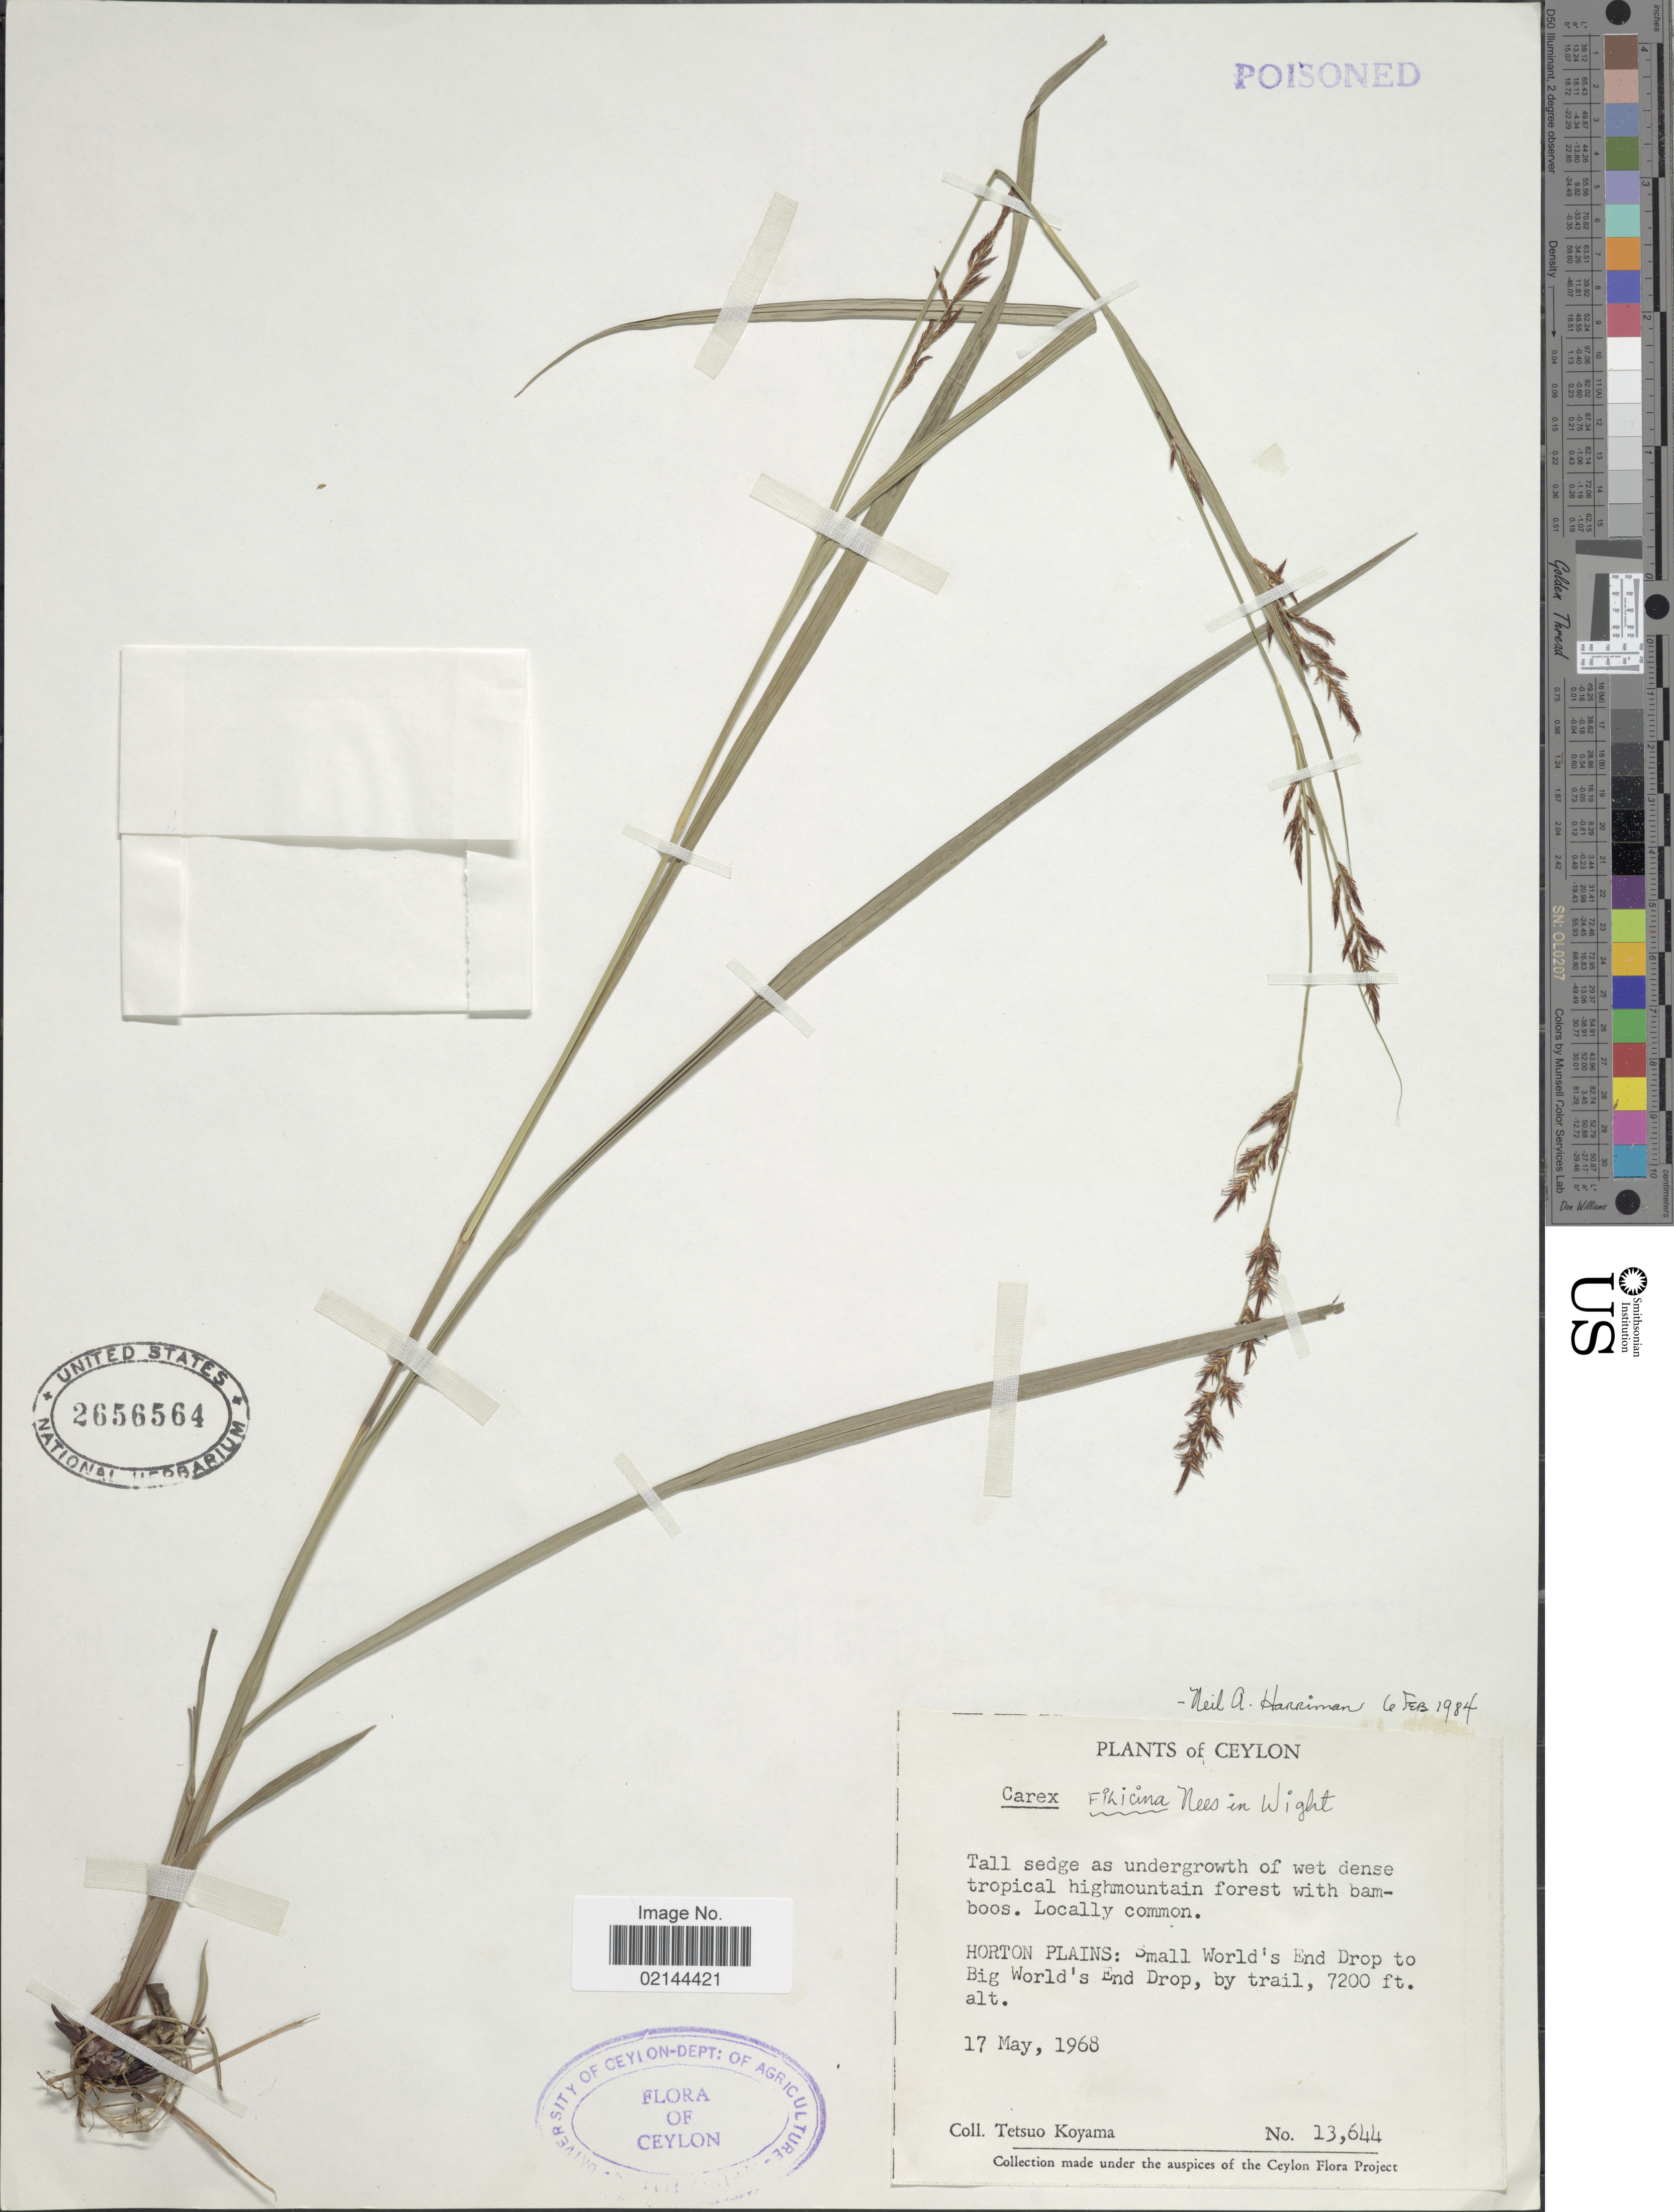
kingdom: Plantae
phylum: Tracheophyta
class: Liliopsida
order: Poales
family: Cyperaceae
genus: Carex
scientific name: Carex filicina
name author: Nees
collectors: T. Koyama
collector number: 13644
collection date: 1968-05-17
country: Sri Lanka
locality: Ceylon. Horton Plains: Small World's End drop to Big World's End Drop, by trail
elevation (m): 2195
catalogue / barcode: US 2656564